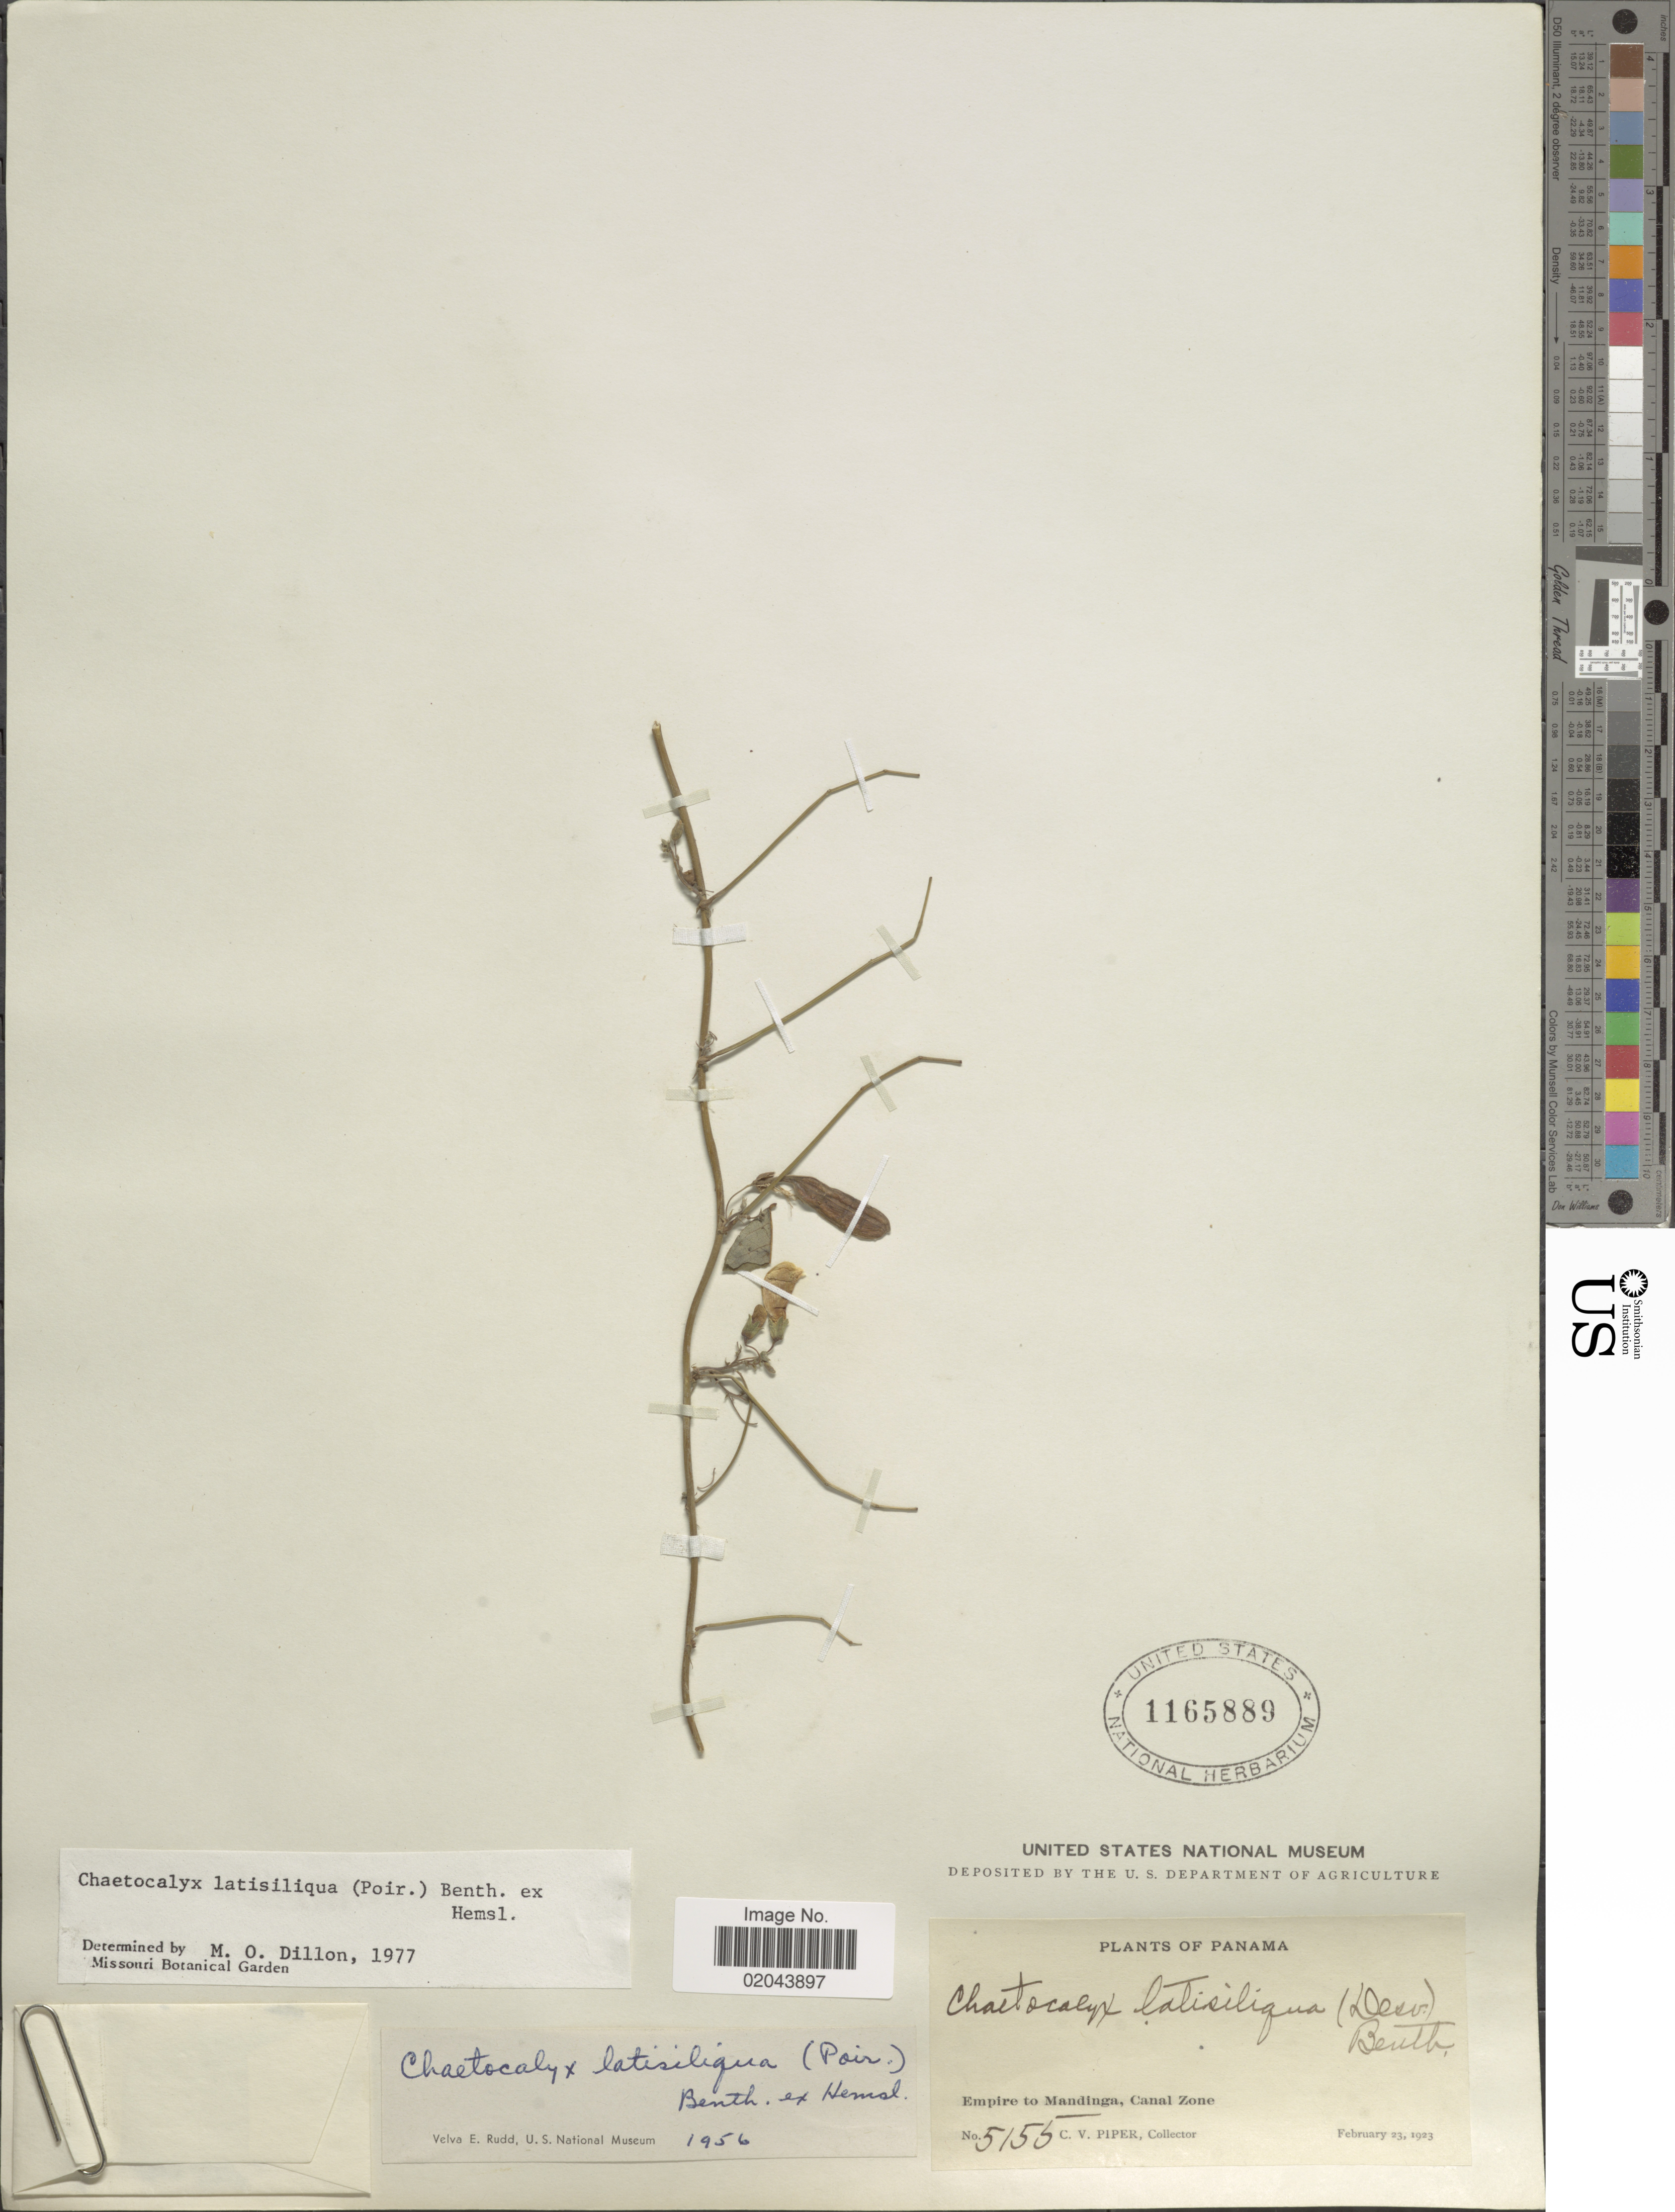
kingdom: Plantae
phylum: Tracheophyta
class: Magnoliopsida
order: Fabales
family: Fabaceae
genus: Chaetocalyx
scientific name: Chaetocalyx latisiliqua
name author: (Poir.) Benth. ex Hemsl.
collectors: C. V. Piper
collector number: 5155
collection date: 1923-02-23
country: Panama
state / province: Colón / Panamá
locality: Empire to Mandinga, Canal Zone.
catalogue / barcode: US 1165889